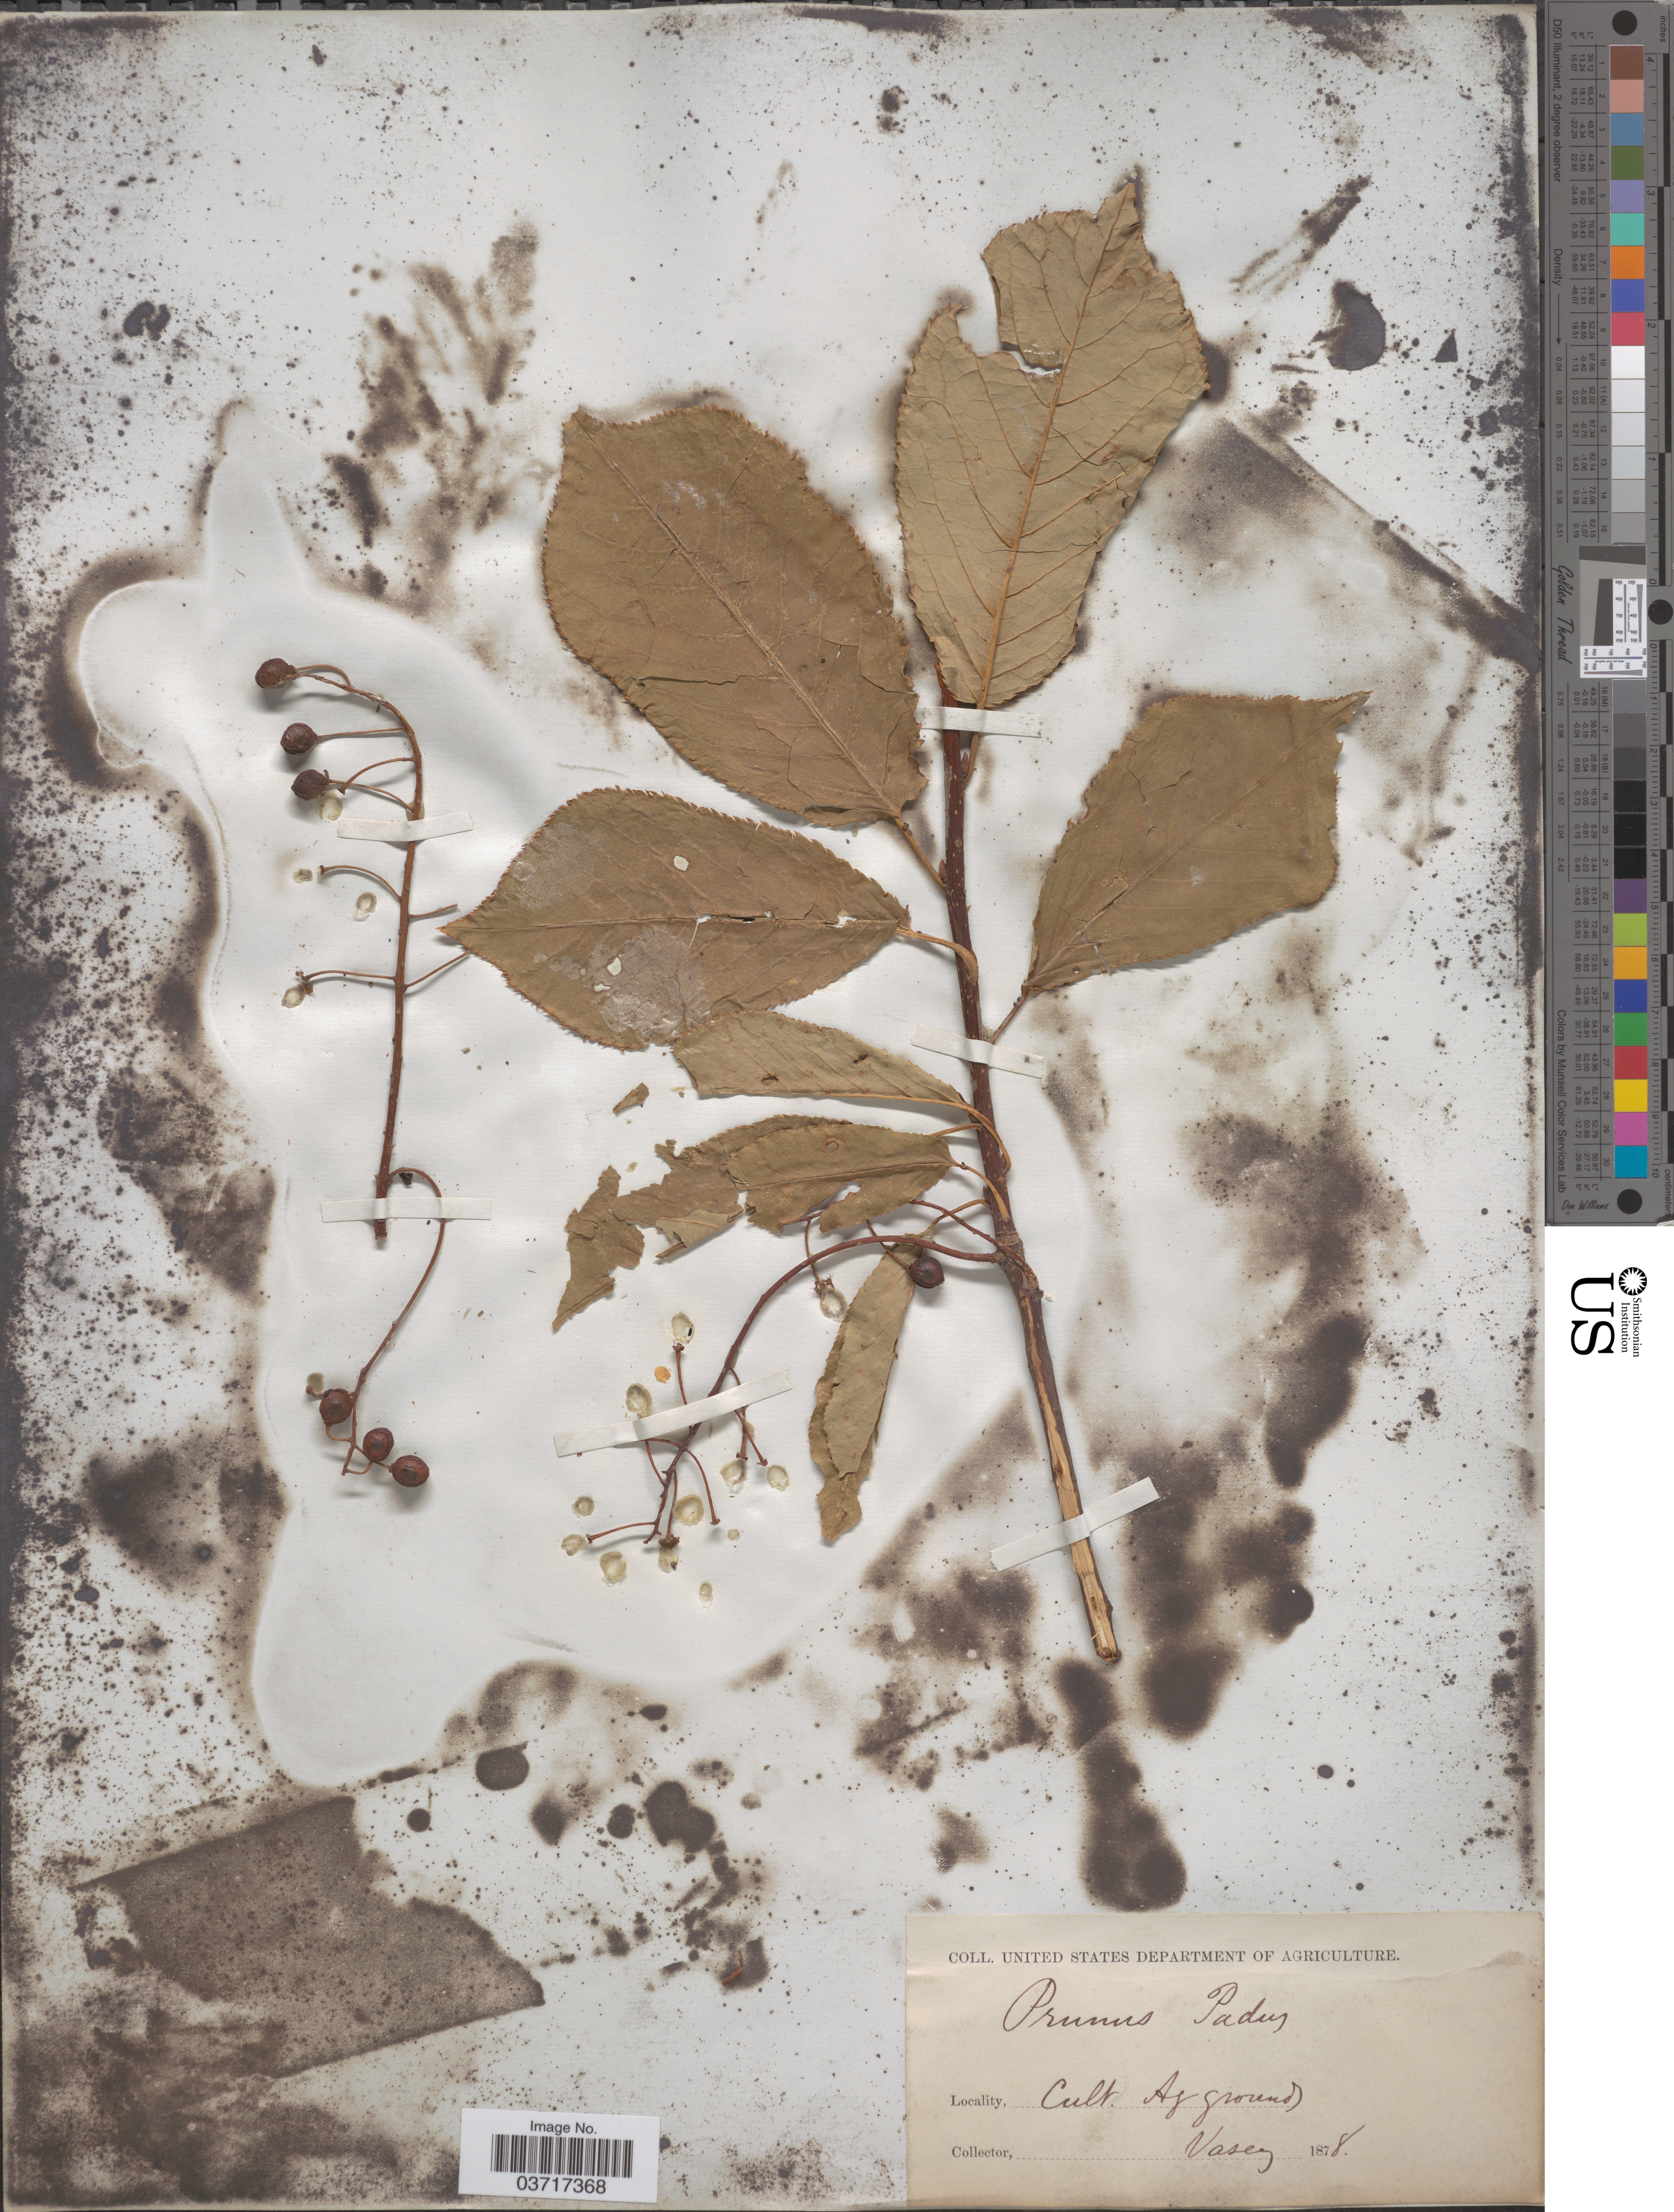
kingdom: Plantae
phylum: Tracheophyta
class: Magnoliopsida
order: Rosales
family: Rosaceae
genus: Prunus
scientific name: Prunus padus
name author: L.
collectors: Vasey, --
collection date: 1878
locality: Ag ground.